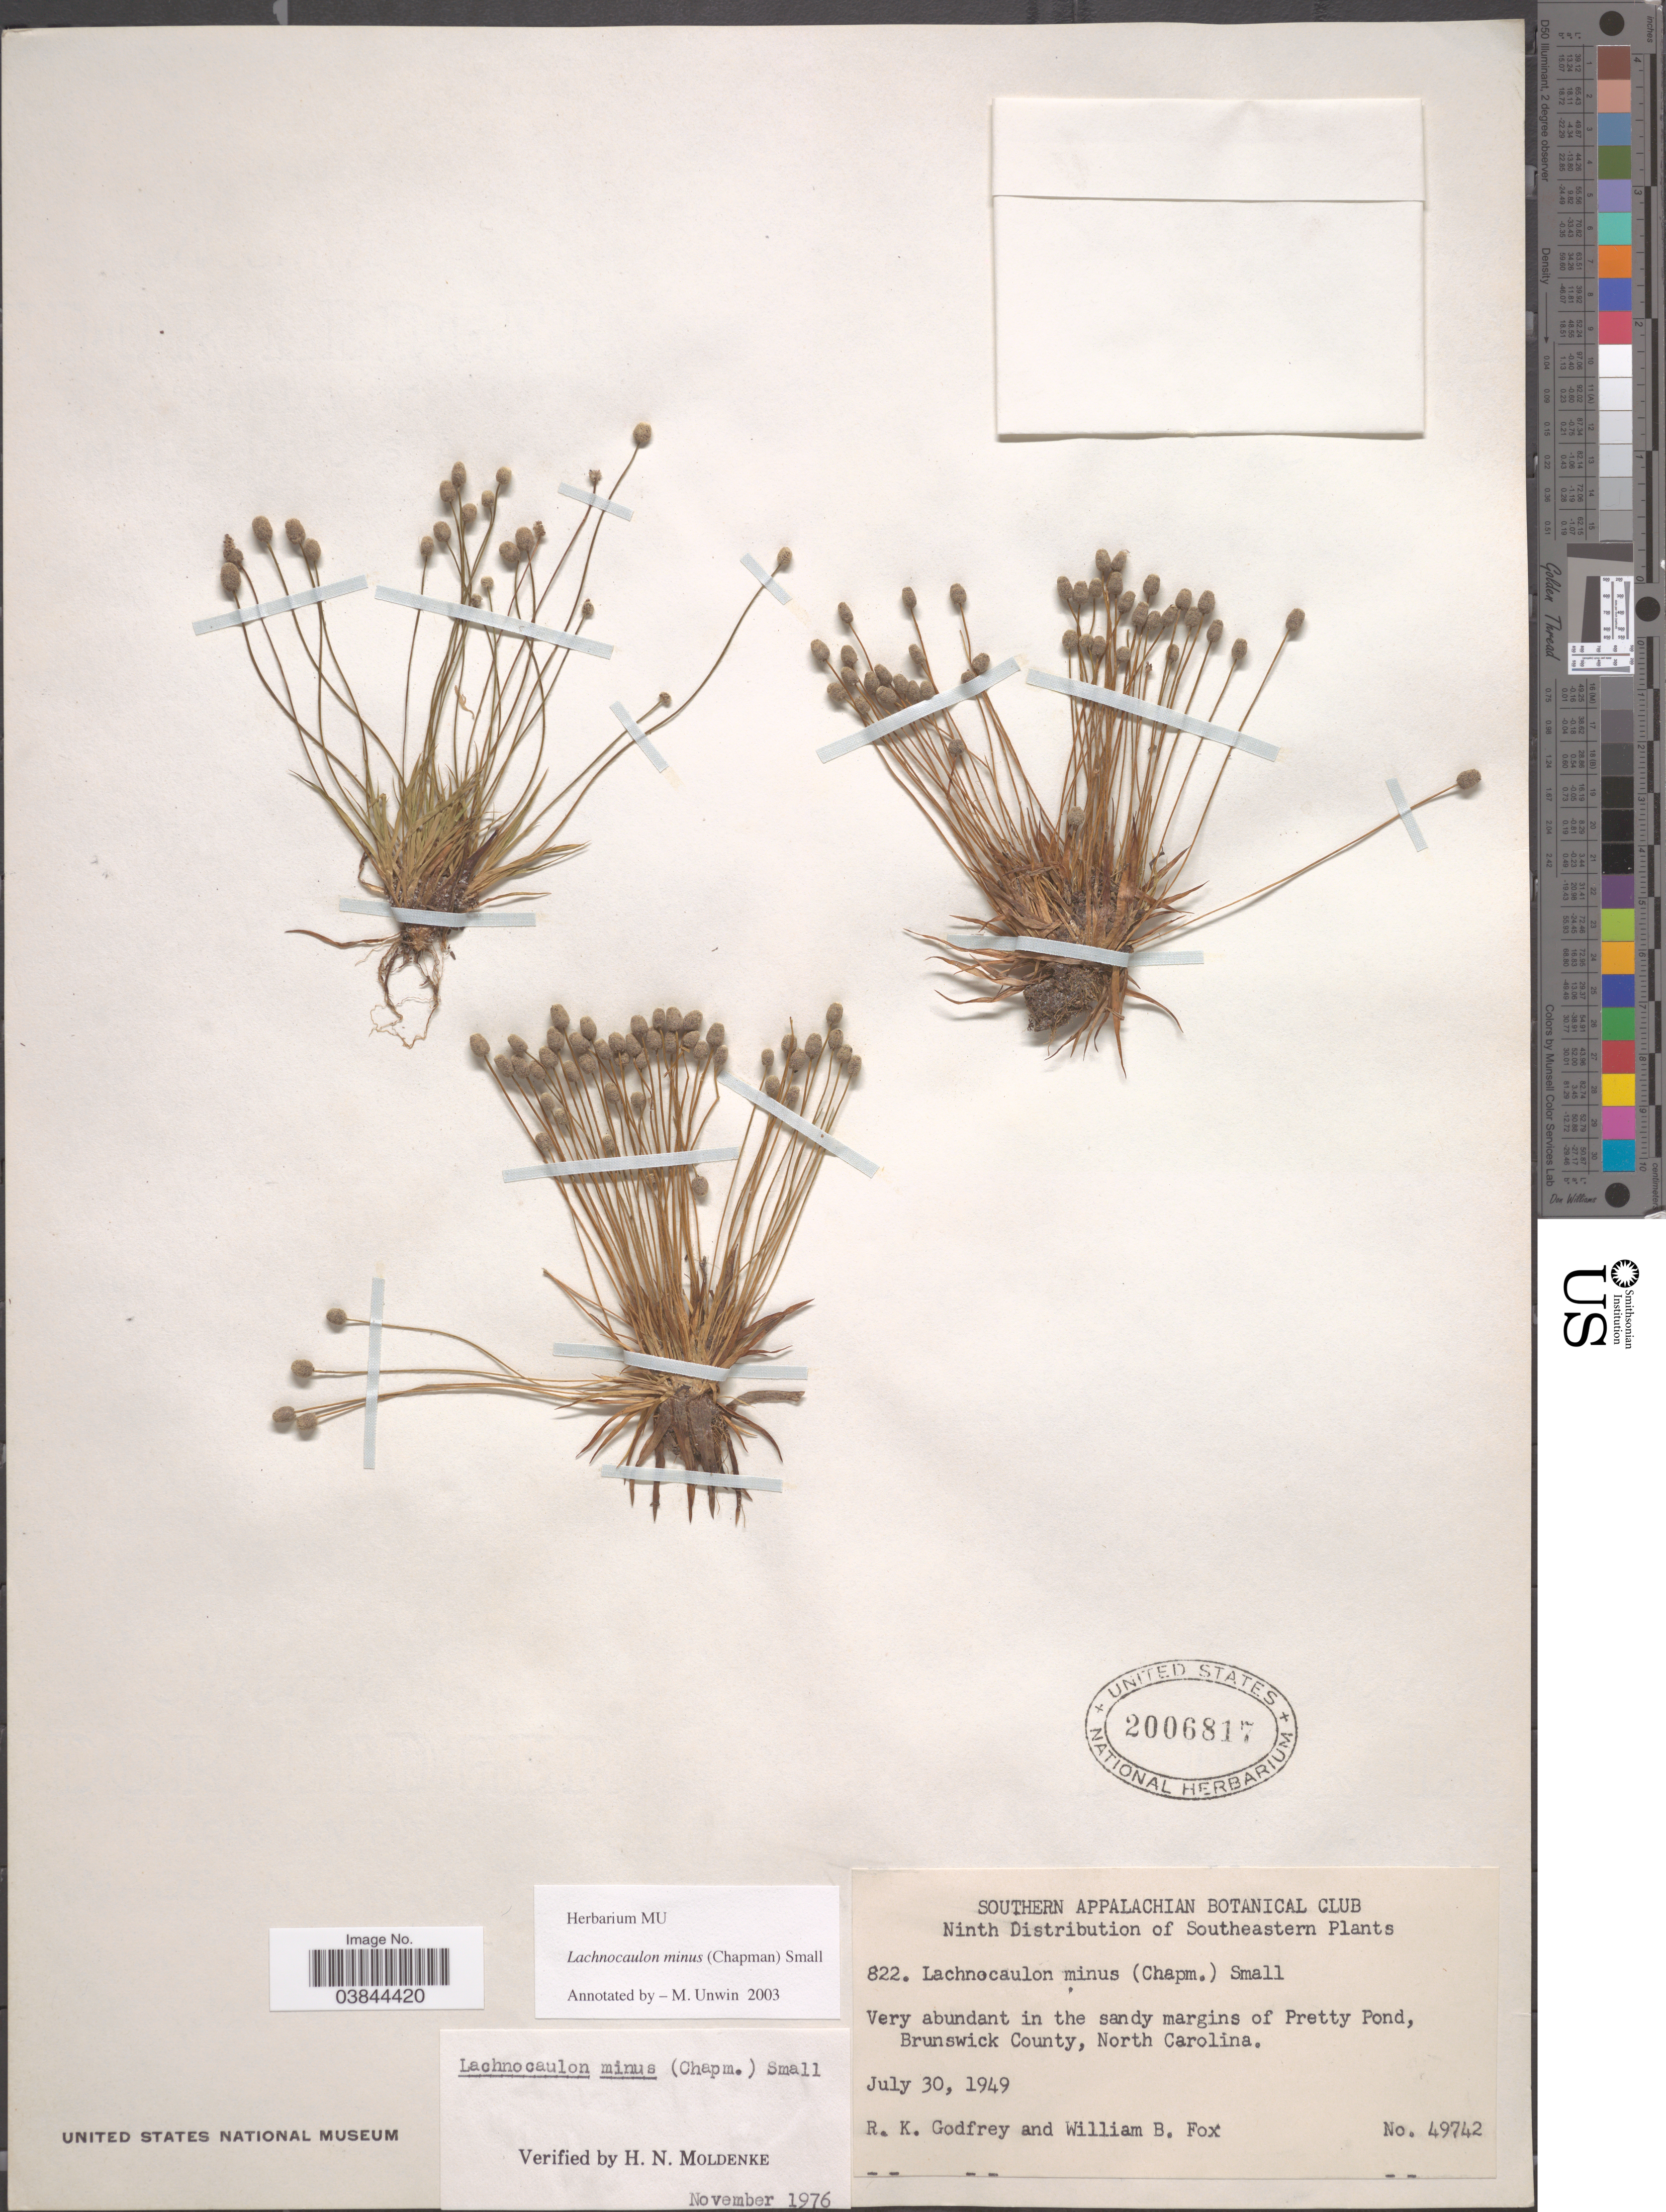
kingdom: Plantae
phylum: Tracheophyta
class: Liliopsida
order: Poales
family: Eriocaulaceae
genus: Lachnocaulon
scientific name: Lachnocaulon minus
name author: (Chapm.) Small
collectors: R. K. Godfrey & W. B. Fox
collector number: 49742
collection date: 1949-07-30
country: United States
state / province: North Carolina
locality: Very abundant in the sandy margins of Pretty Pond, Brunswick County.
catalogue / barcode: US 2006817